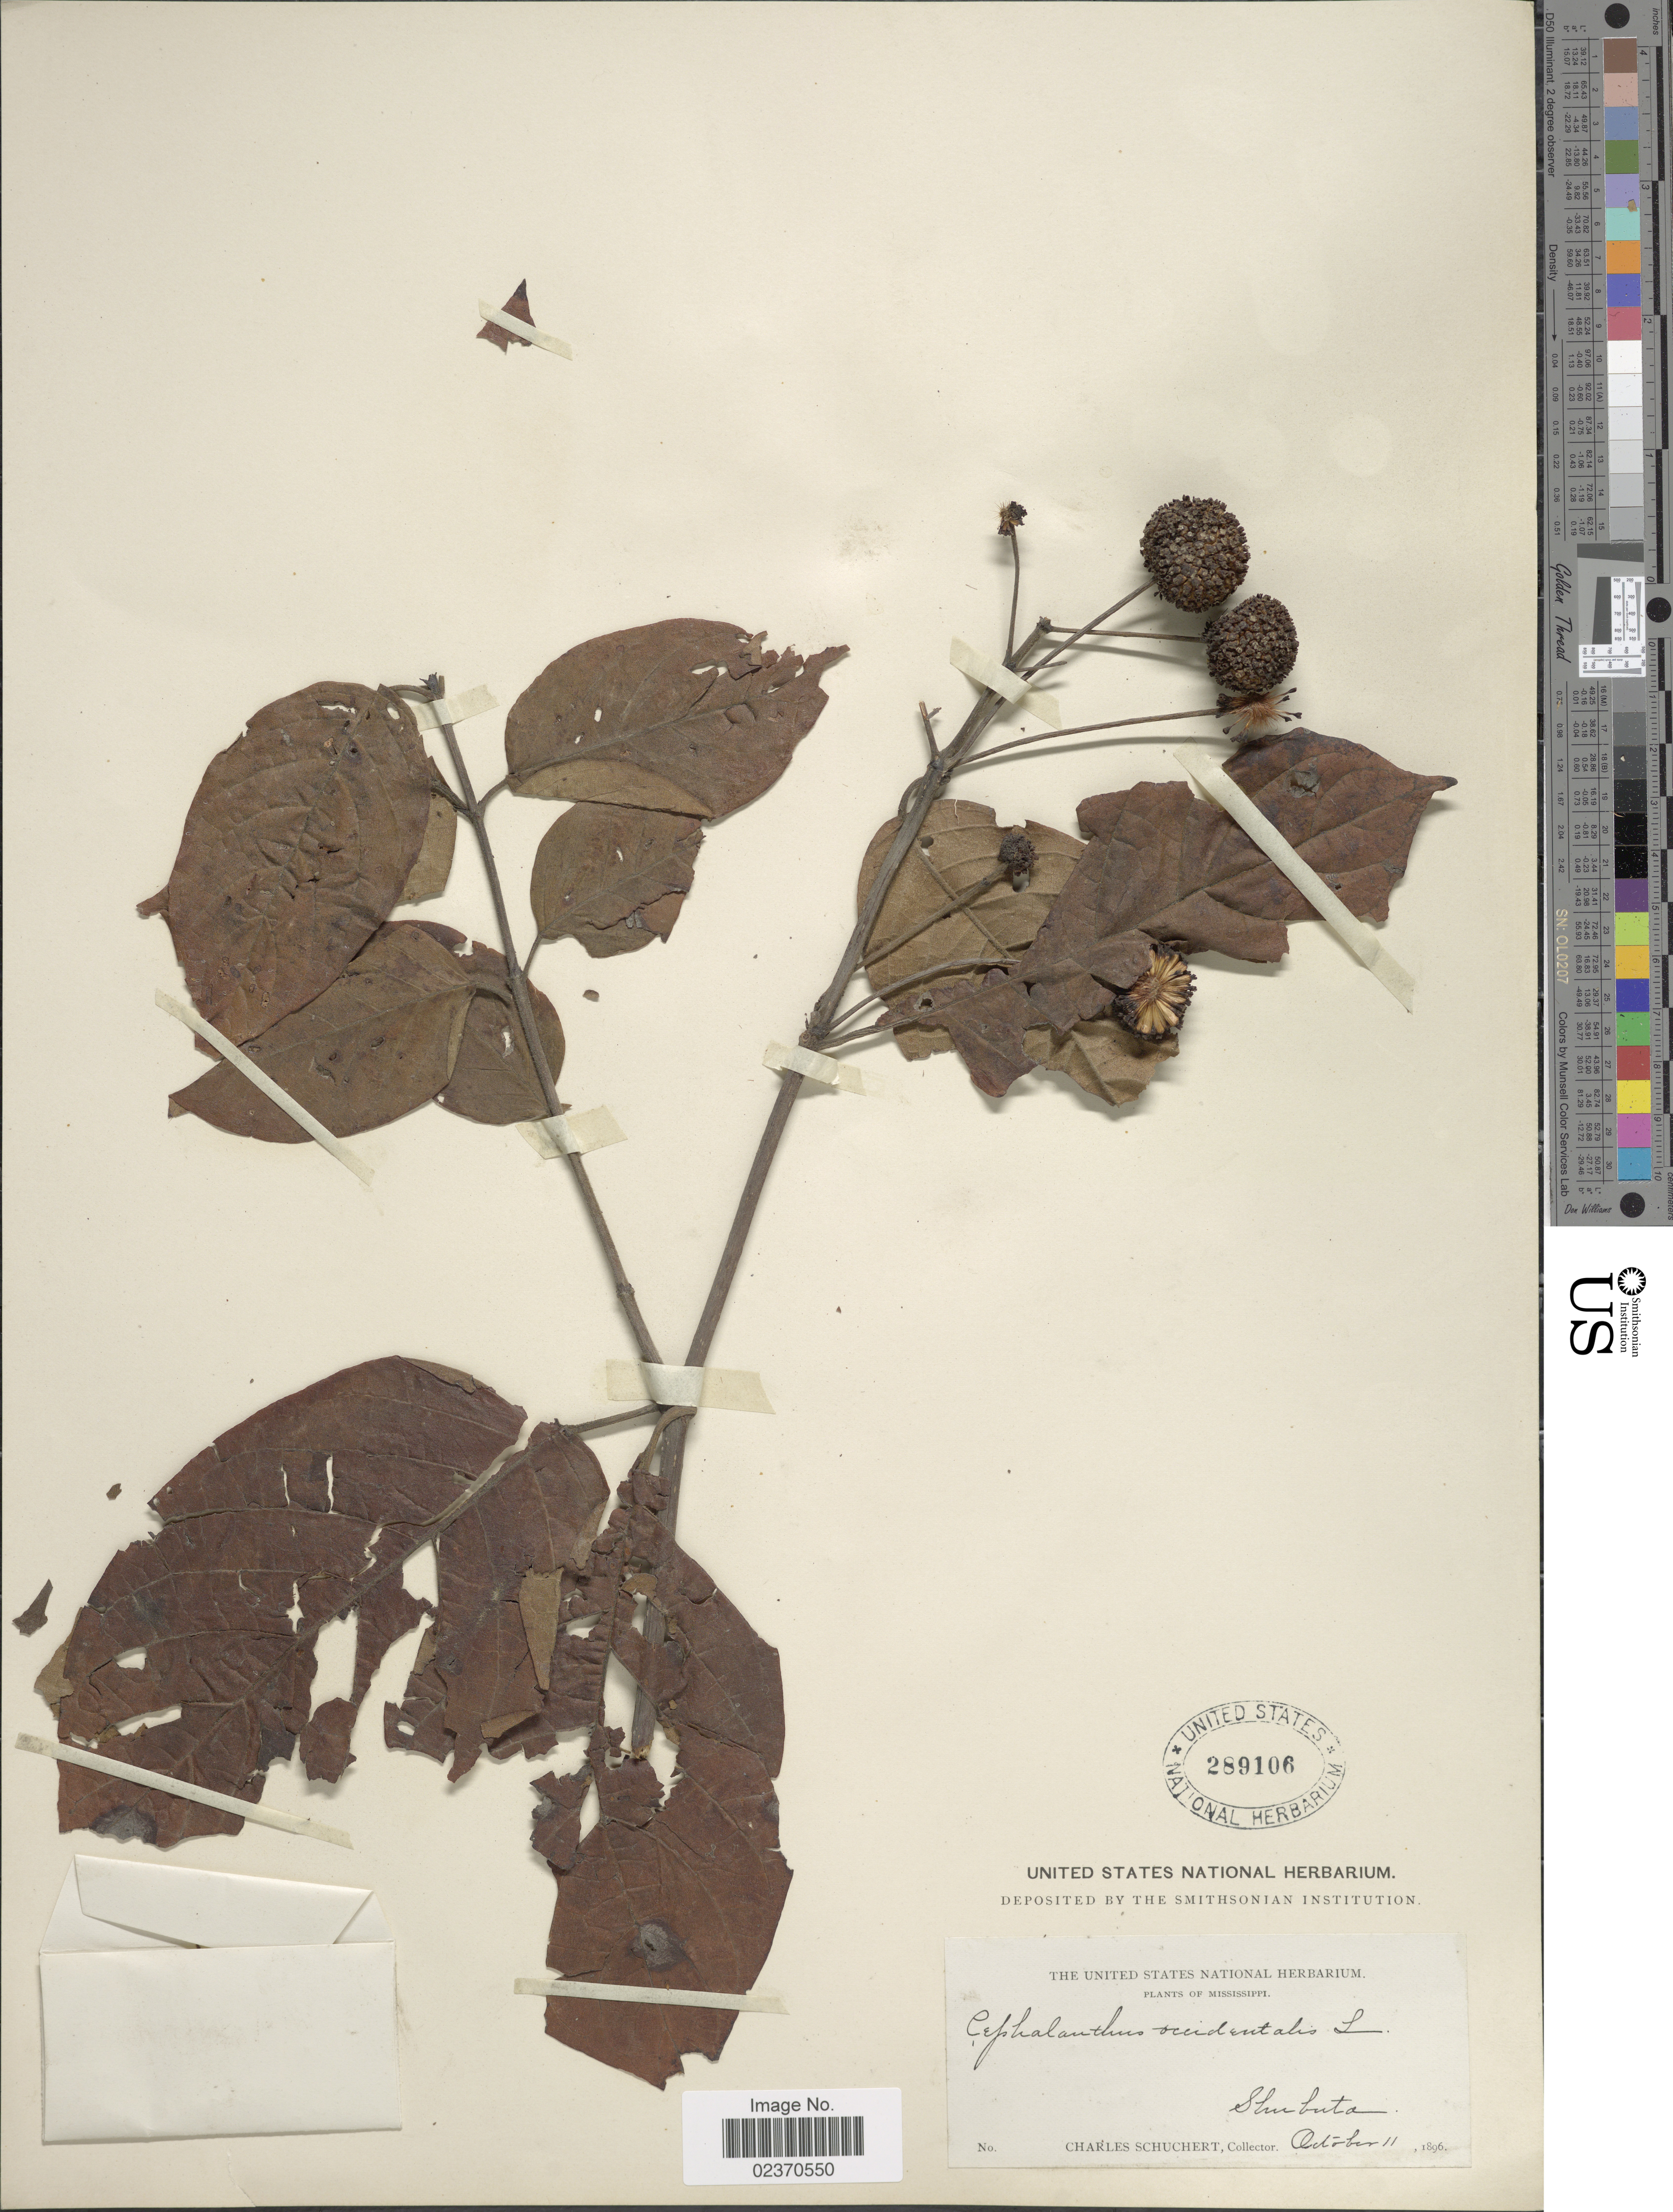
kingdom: Plantae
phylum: Tracheophyta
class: Magnoliopsida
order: Gentianales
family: Rubiaceae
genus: Cephalanthus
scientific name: Cephalanthus occidentalis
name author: L.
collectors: C. Schuchert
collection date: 1896-10-11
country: United States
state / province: Mississippi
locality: Shubuta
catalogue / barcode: US 289106